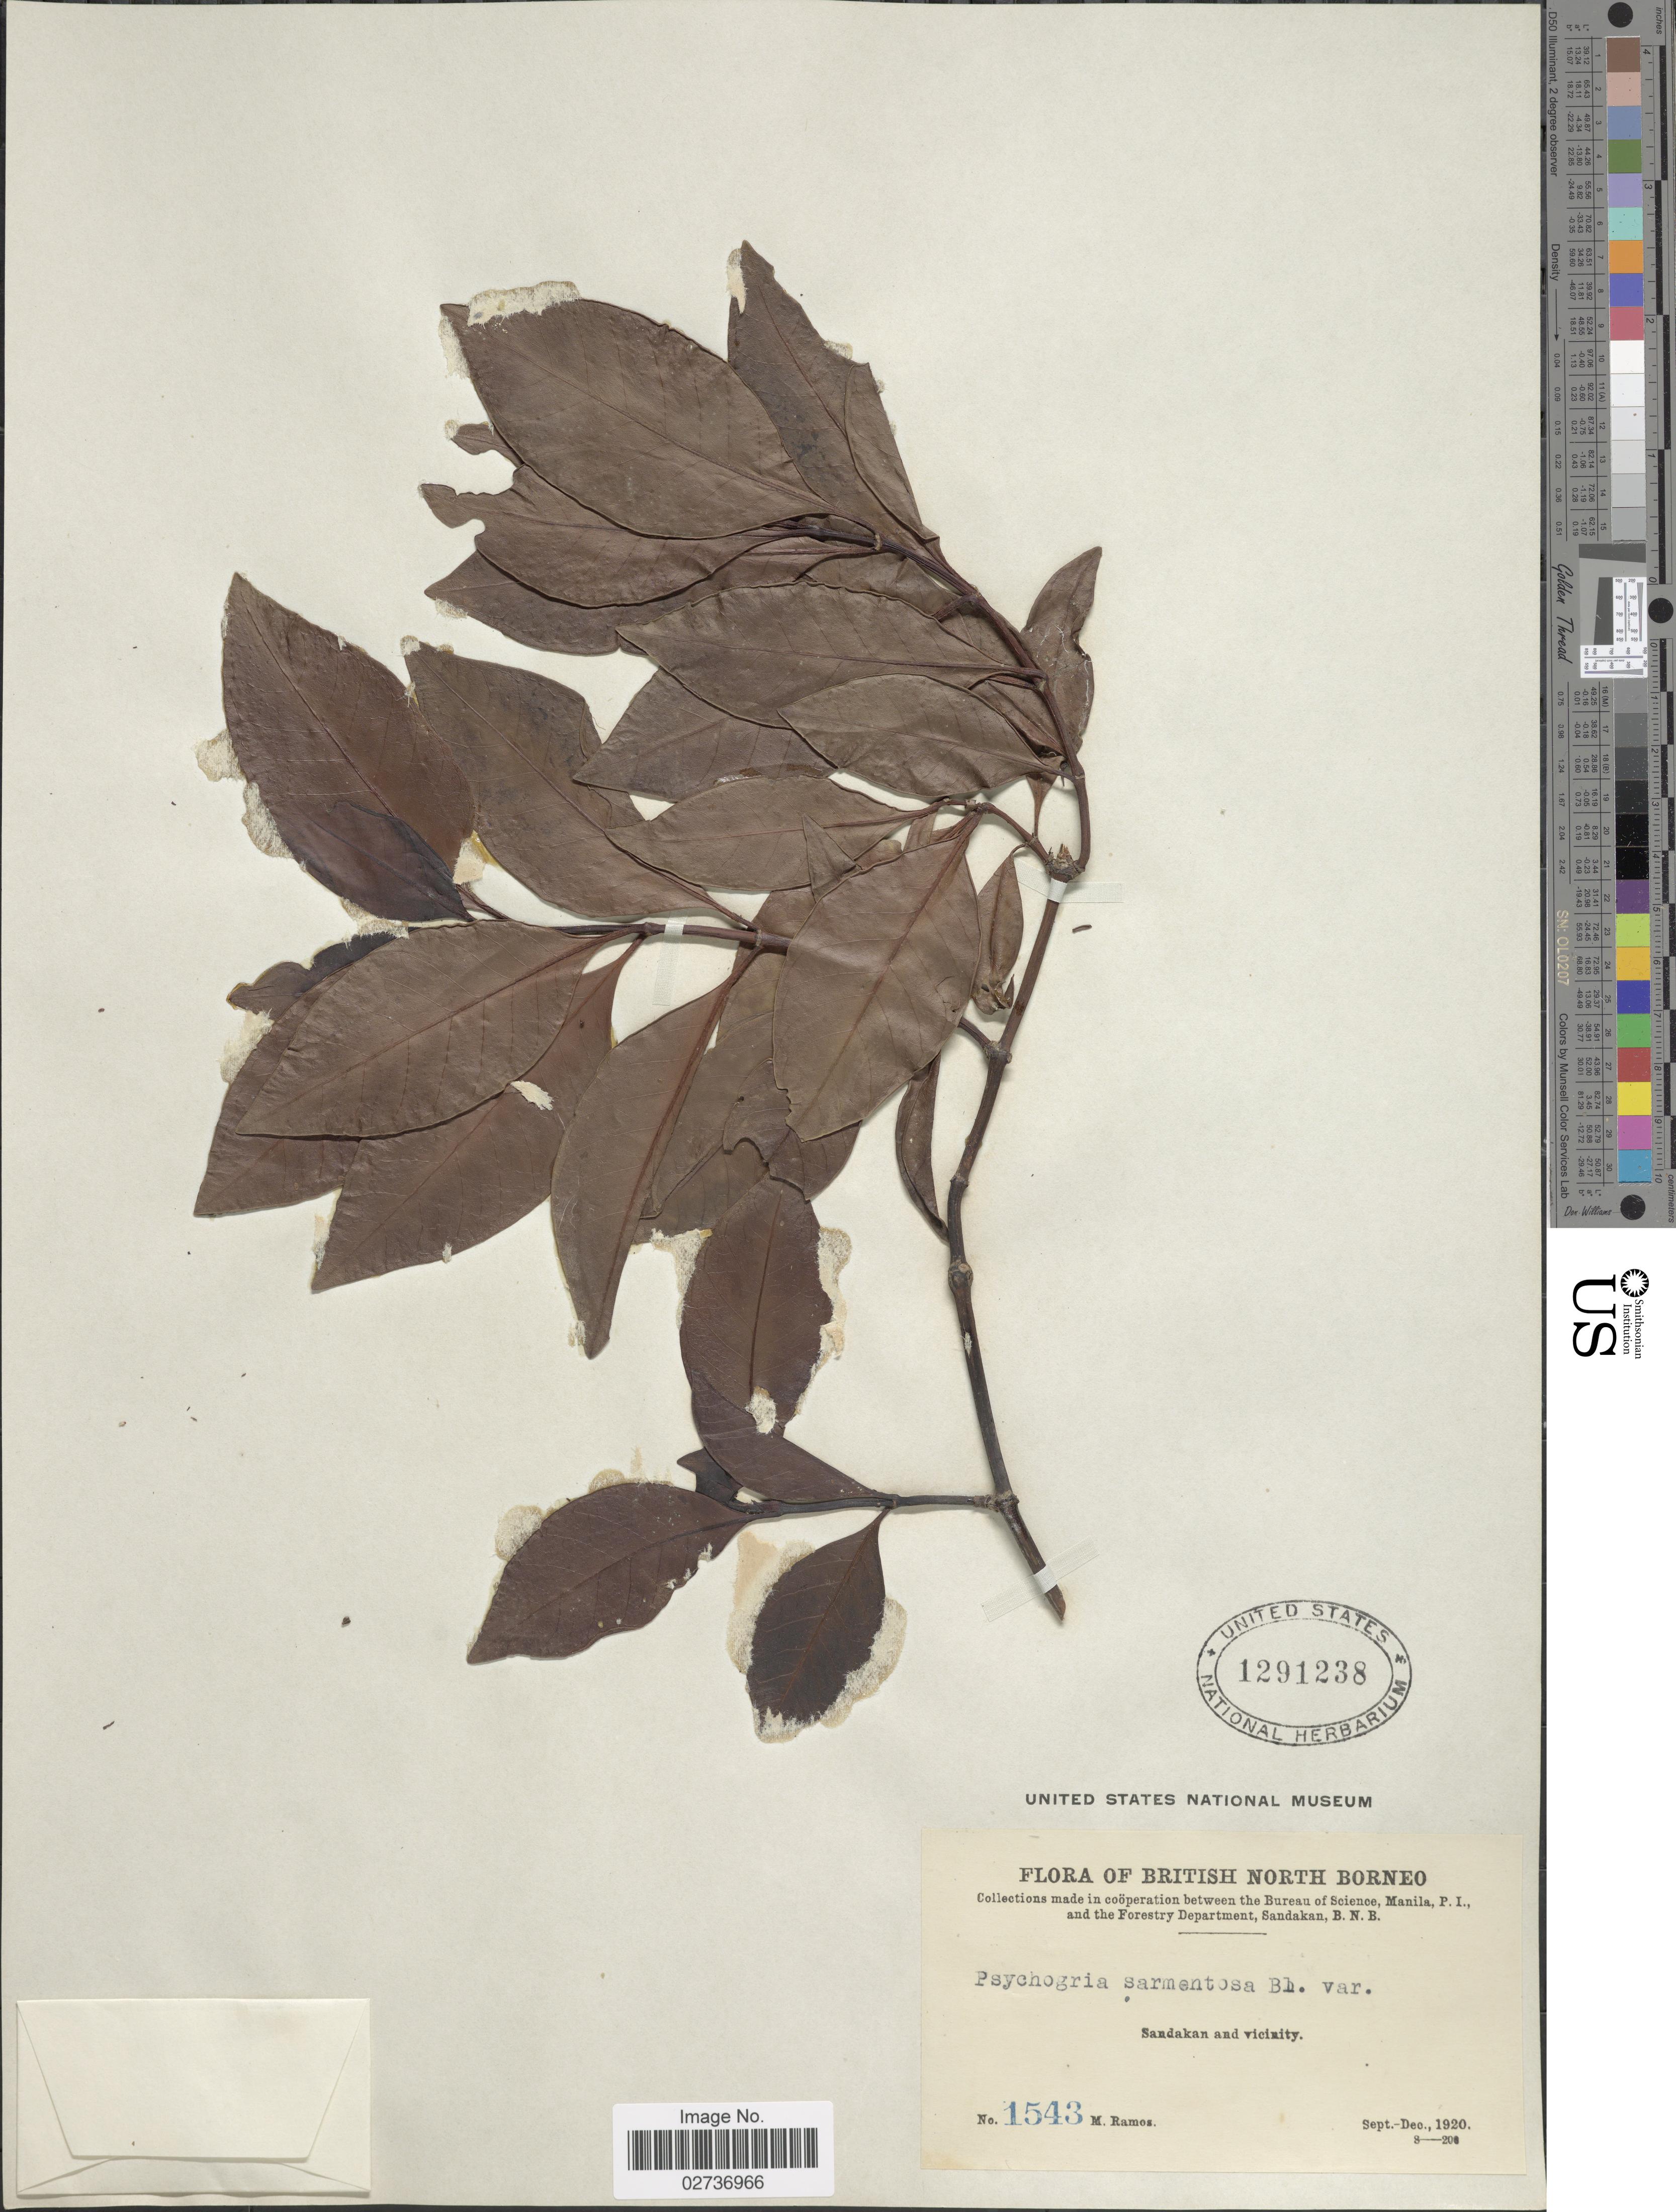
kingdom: Plantae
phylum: Tracheophyta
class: Magnoliopsida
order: Gentianales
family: Rubiaceae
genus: Psychotria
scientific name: Psychotria sarmentosa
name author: Blume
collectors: M. Ramos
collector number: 1543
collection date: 1920-09/1920-12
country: Malaysia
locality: British North Borneo. Sandakan and vicinity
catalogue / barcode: US 1291238